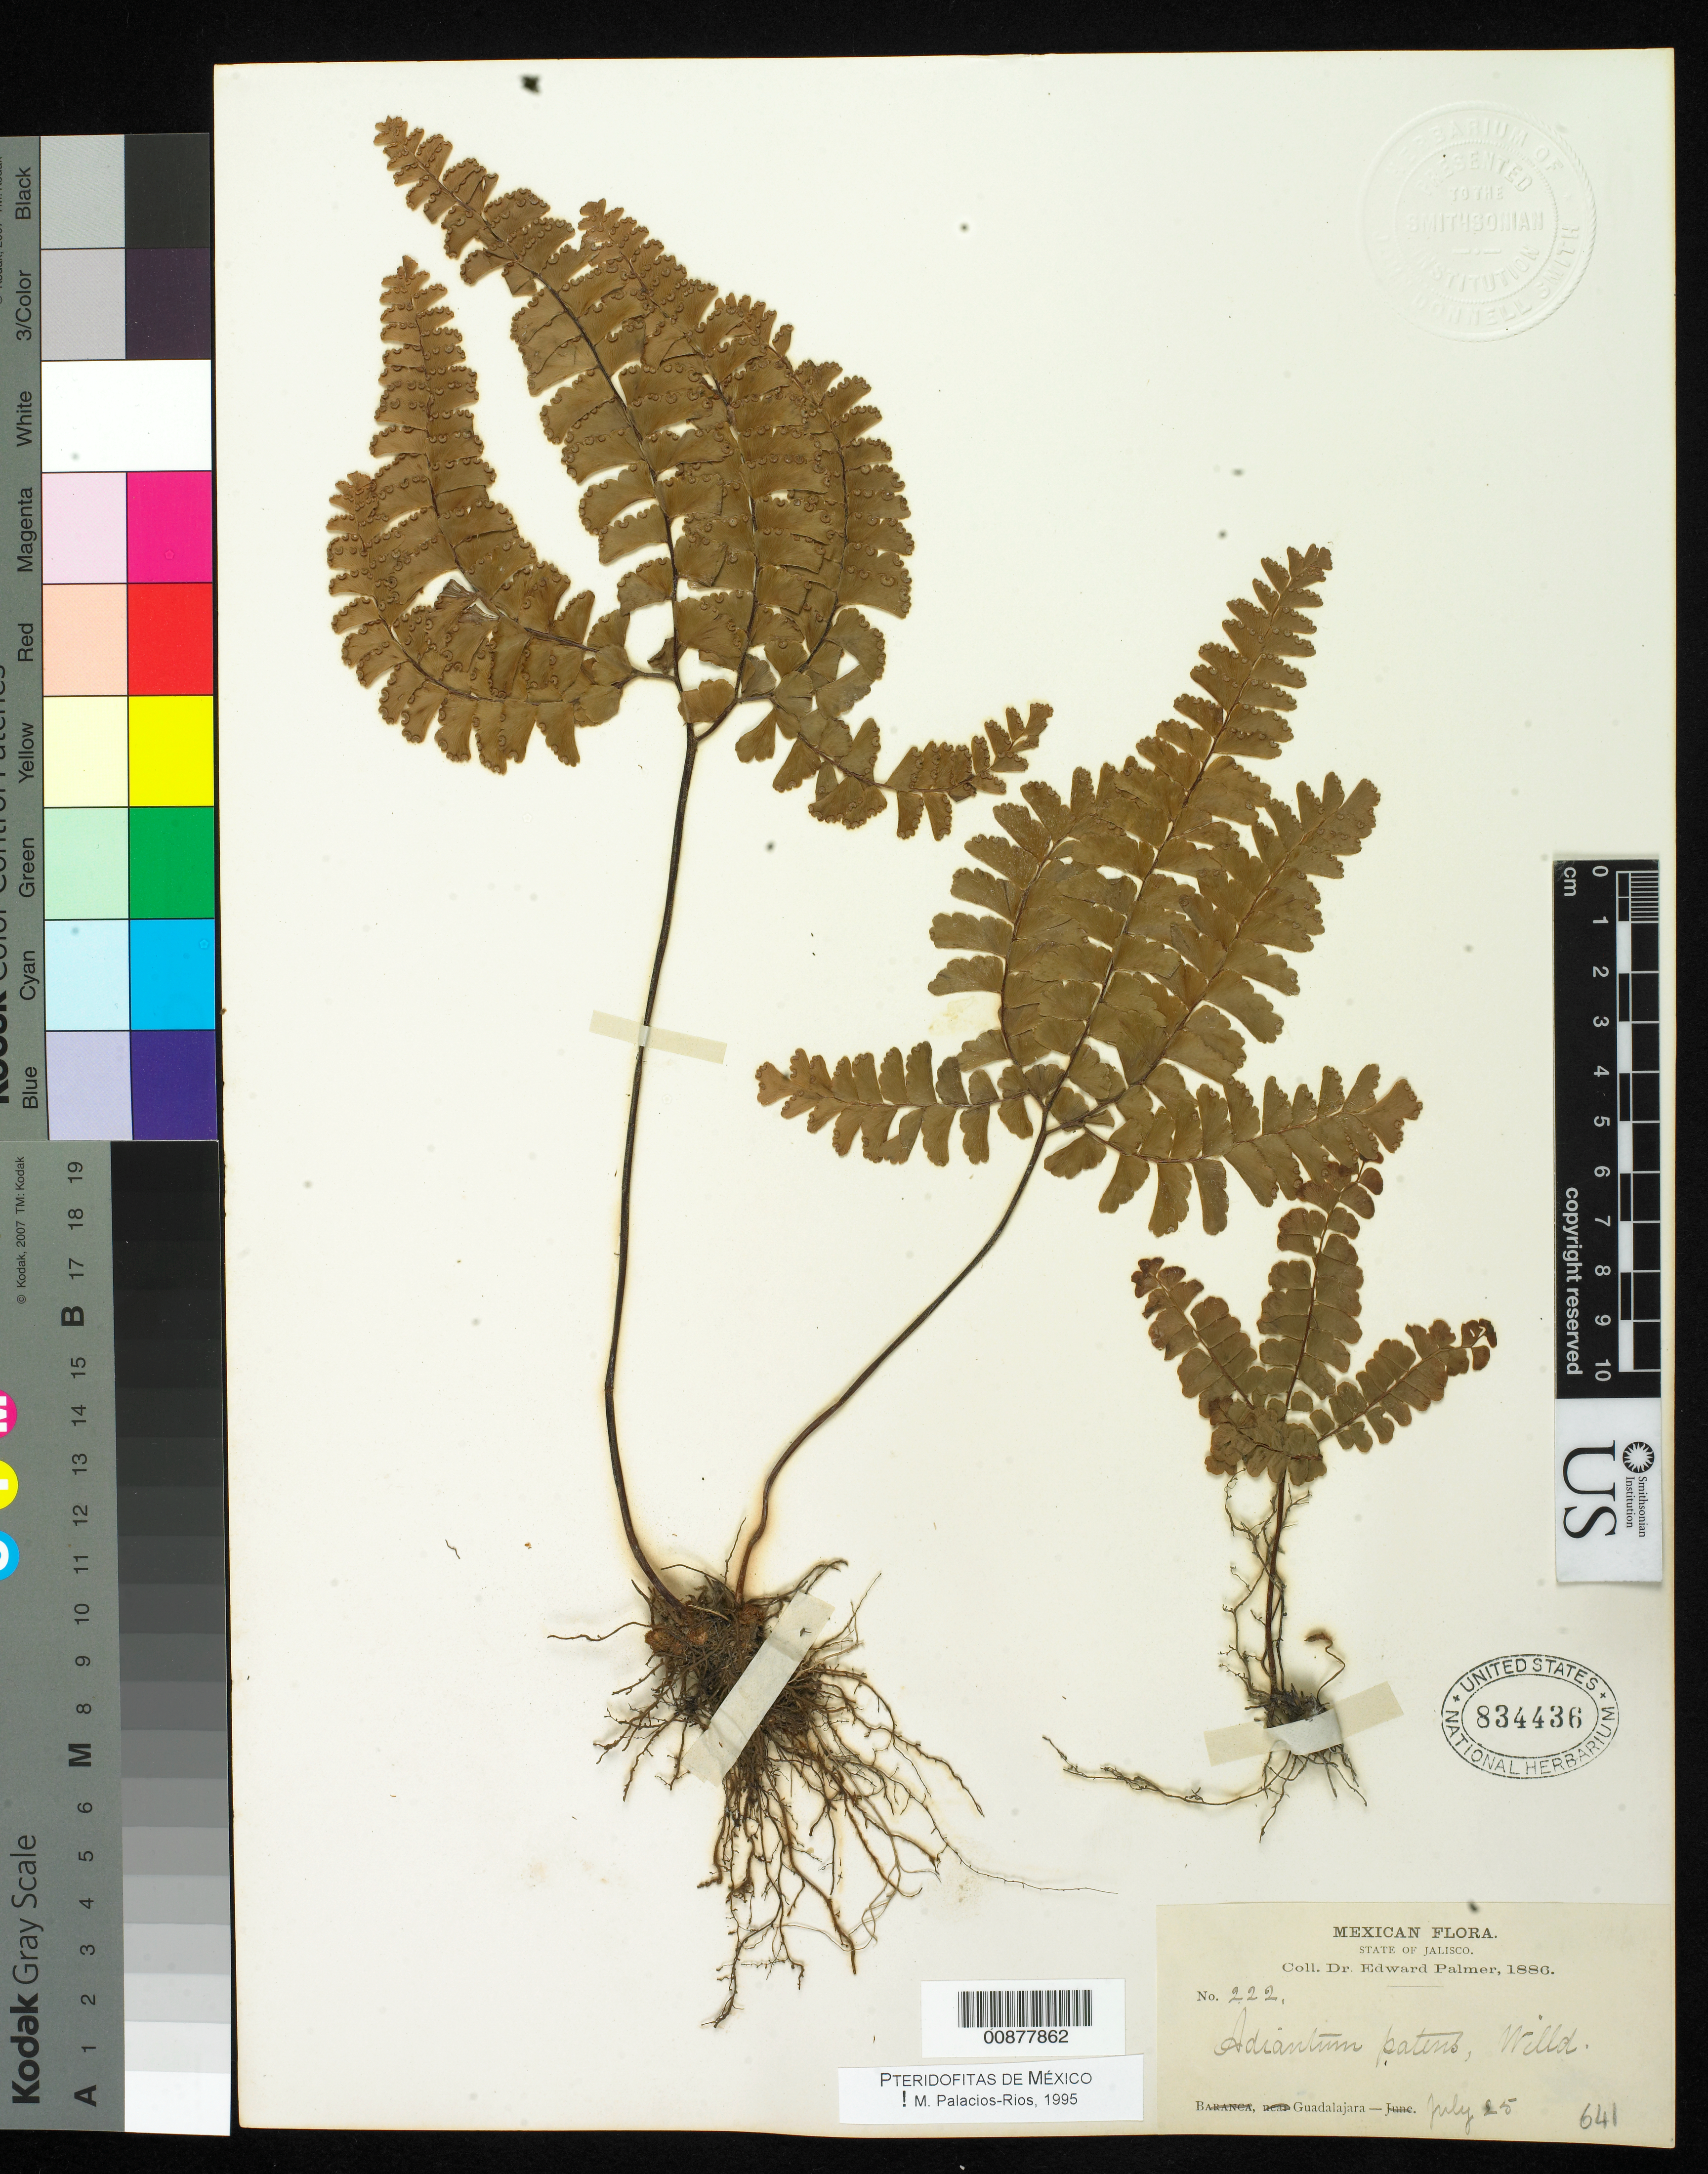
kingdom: Plantae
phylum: Tracheophyta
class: Polypodiopsida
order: Polypodiales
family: Pteridaceae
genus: Adiantum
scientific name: Adiantum patens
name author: Willd.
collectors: E. Palmer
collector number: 222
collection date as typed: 25 Jul 1886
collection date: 1886-07-25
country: Mexico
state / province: Jalisco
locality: Guadalajara, Jalisco.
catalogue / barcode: US 834436